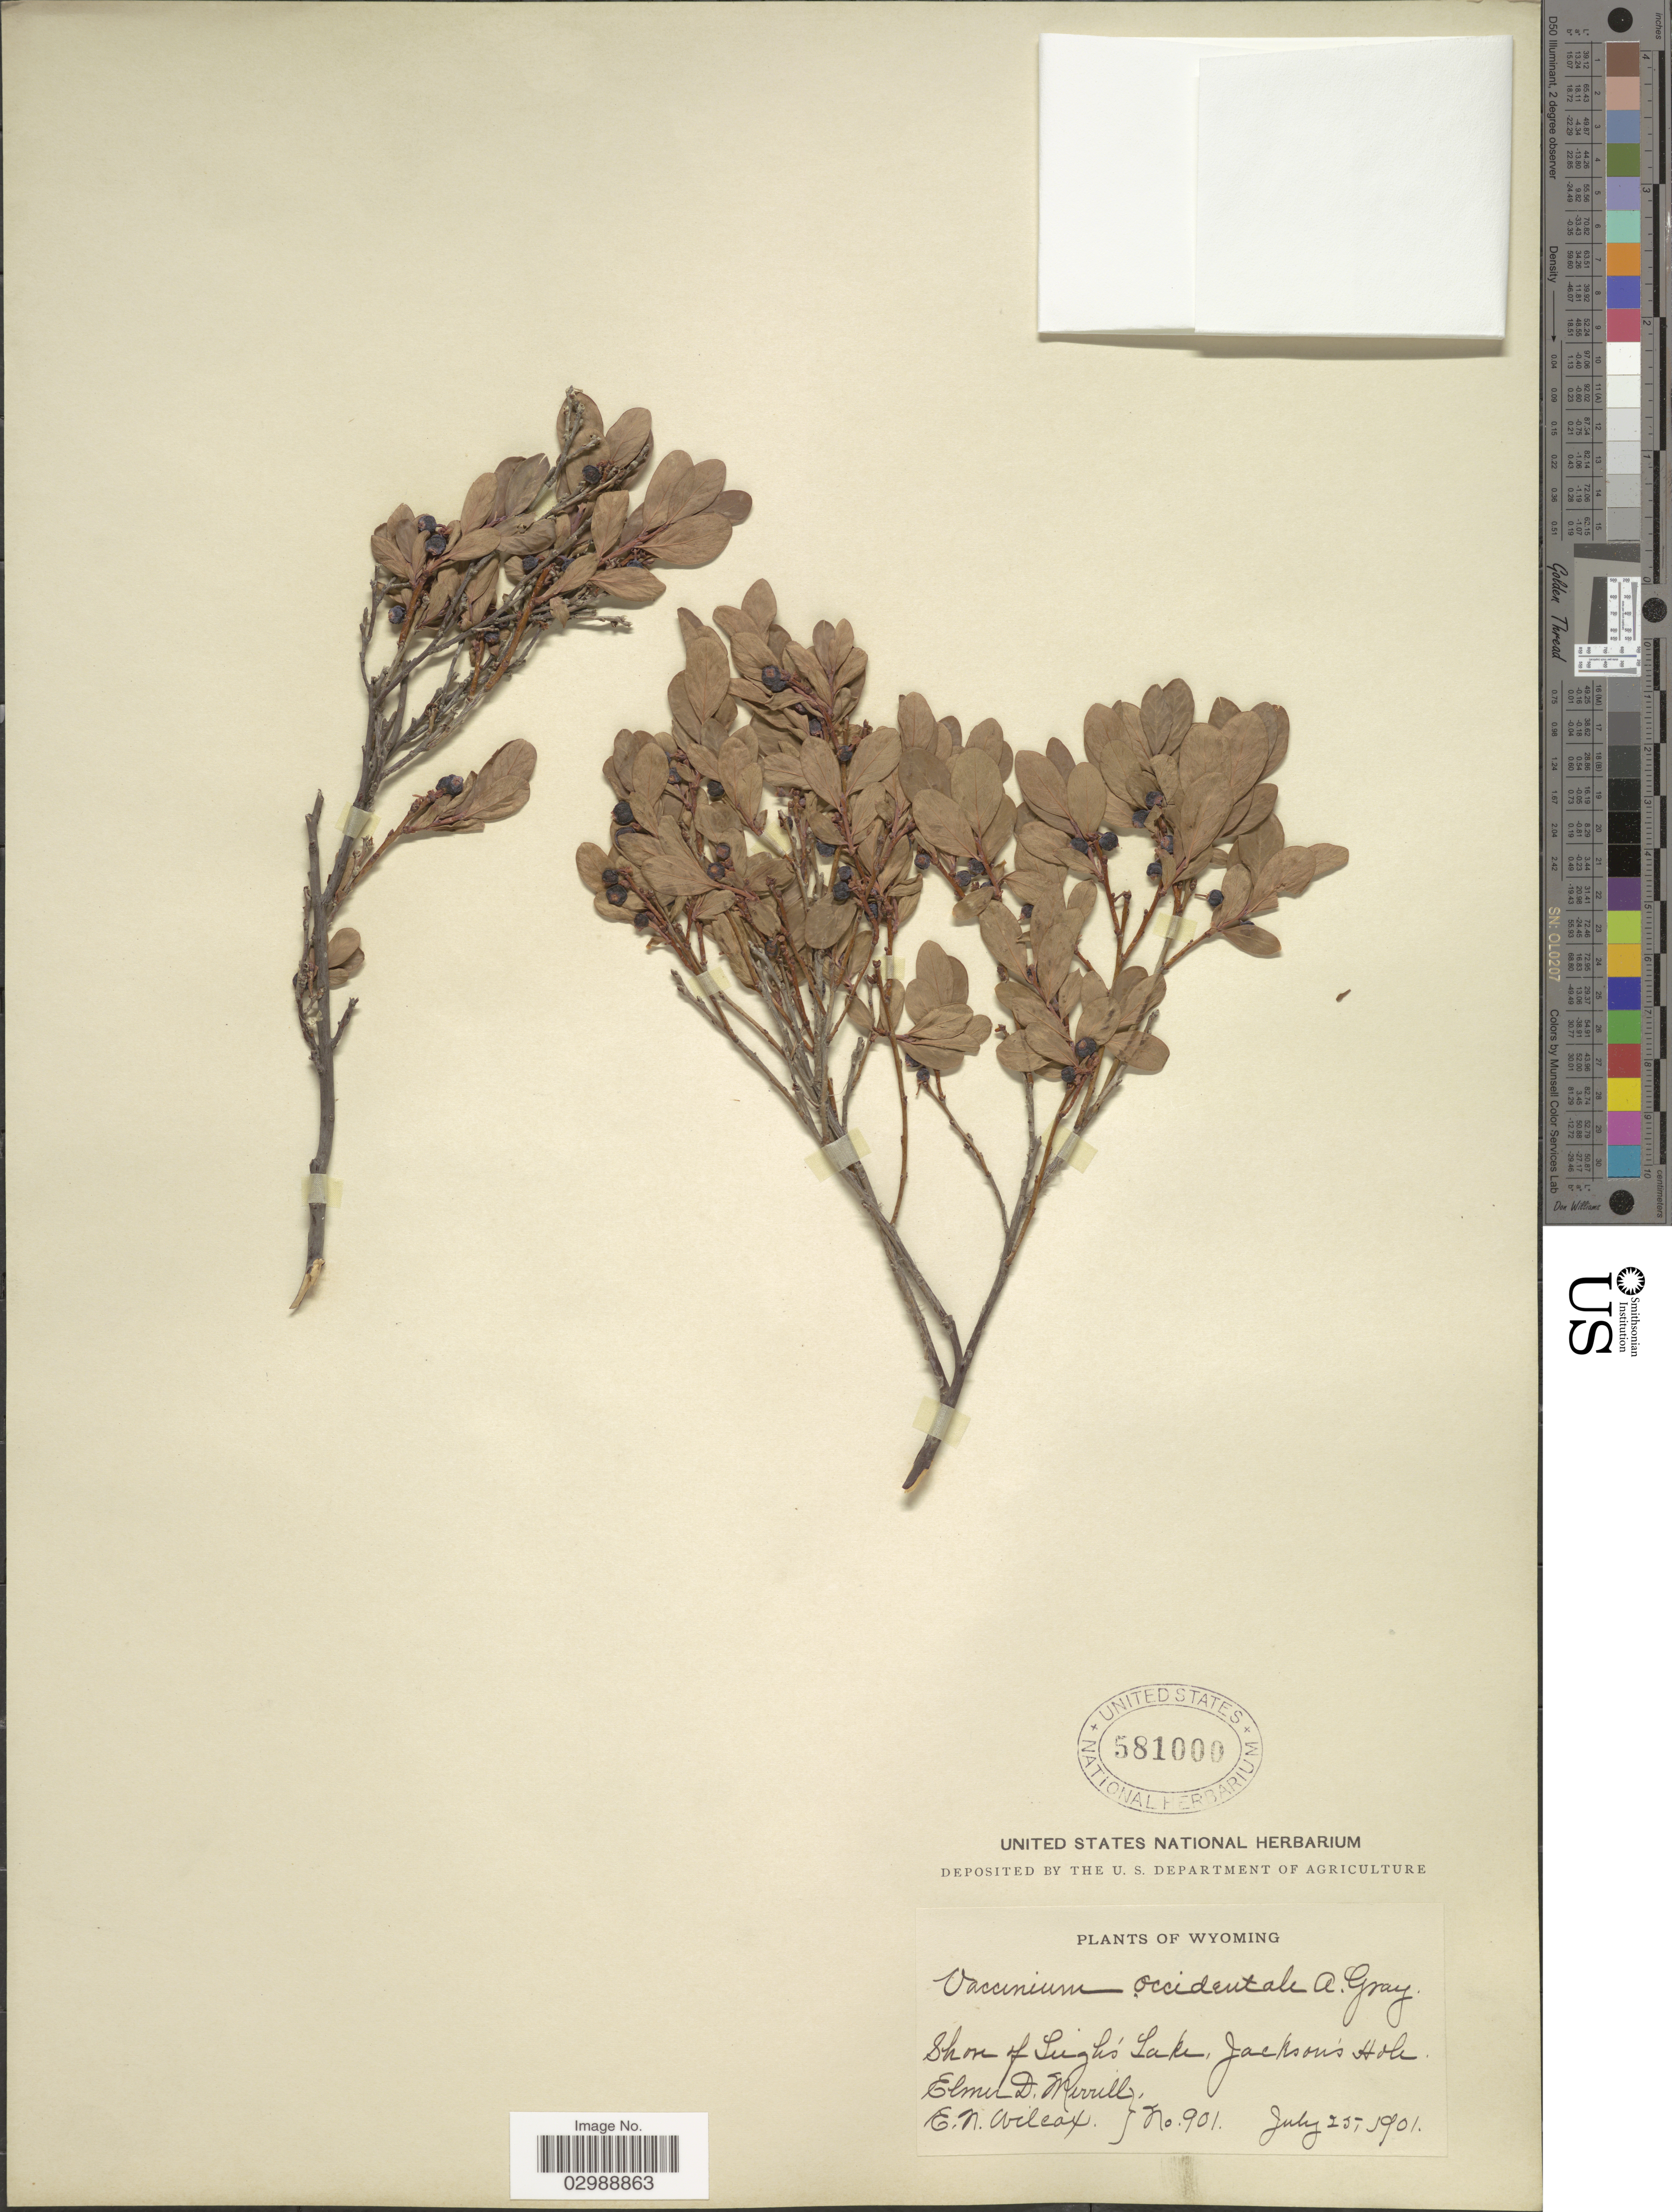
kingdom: Plantae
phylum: Tracheophyta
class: Magnoliopsida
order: Ericales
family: Ericaceae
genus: Vaccinium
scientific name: Vaccinium occidentale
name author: A. Gray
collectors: E. D. Merrill & E. Arleax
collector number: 901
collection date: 1901-07-25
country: United States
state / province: Wyoming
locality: Shore of Leigh's Lake, Jackson's Hole.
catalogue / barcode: US 581000